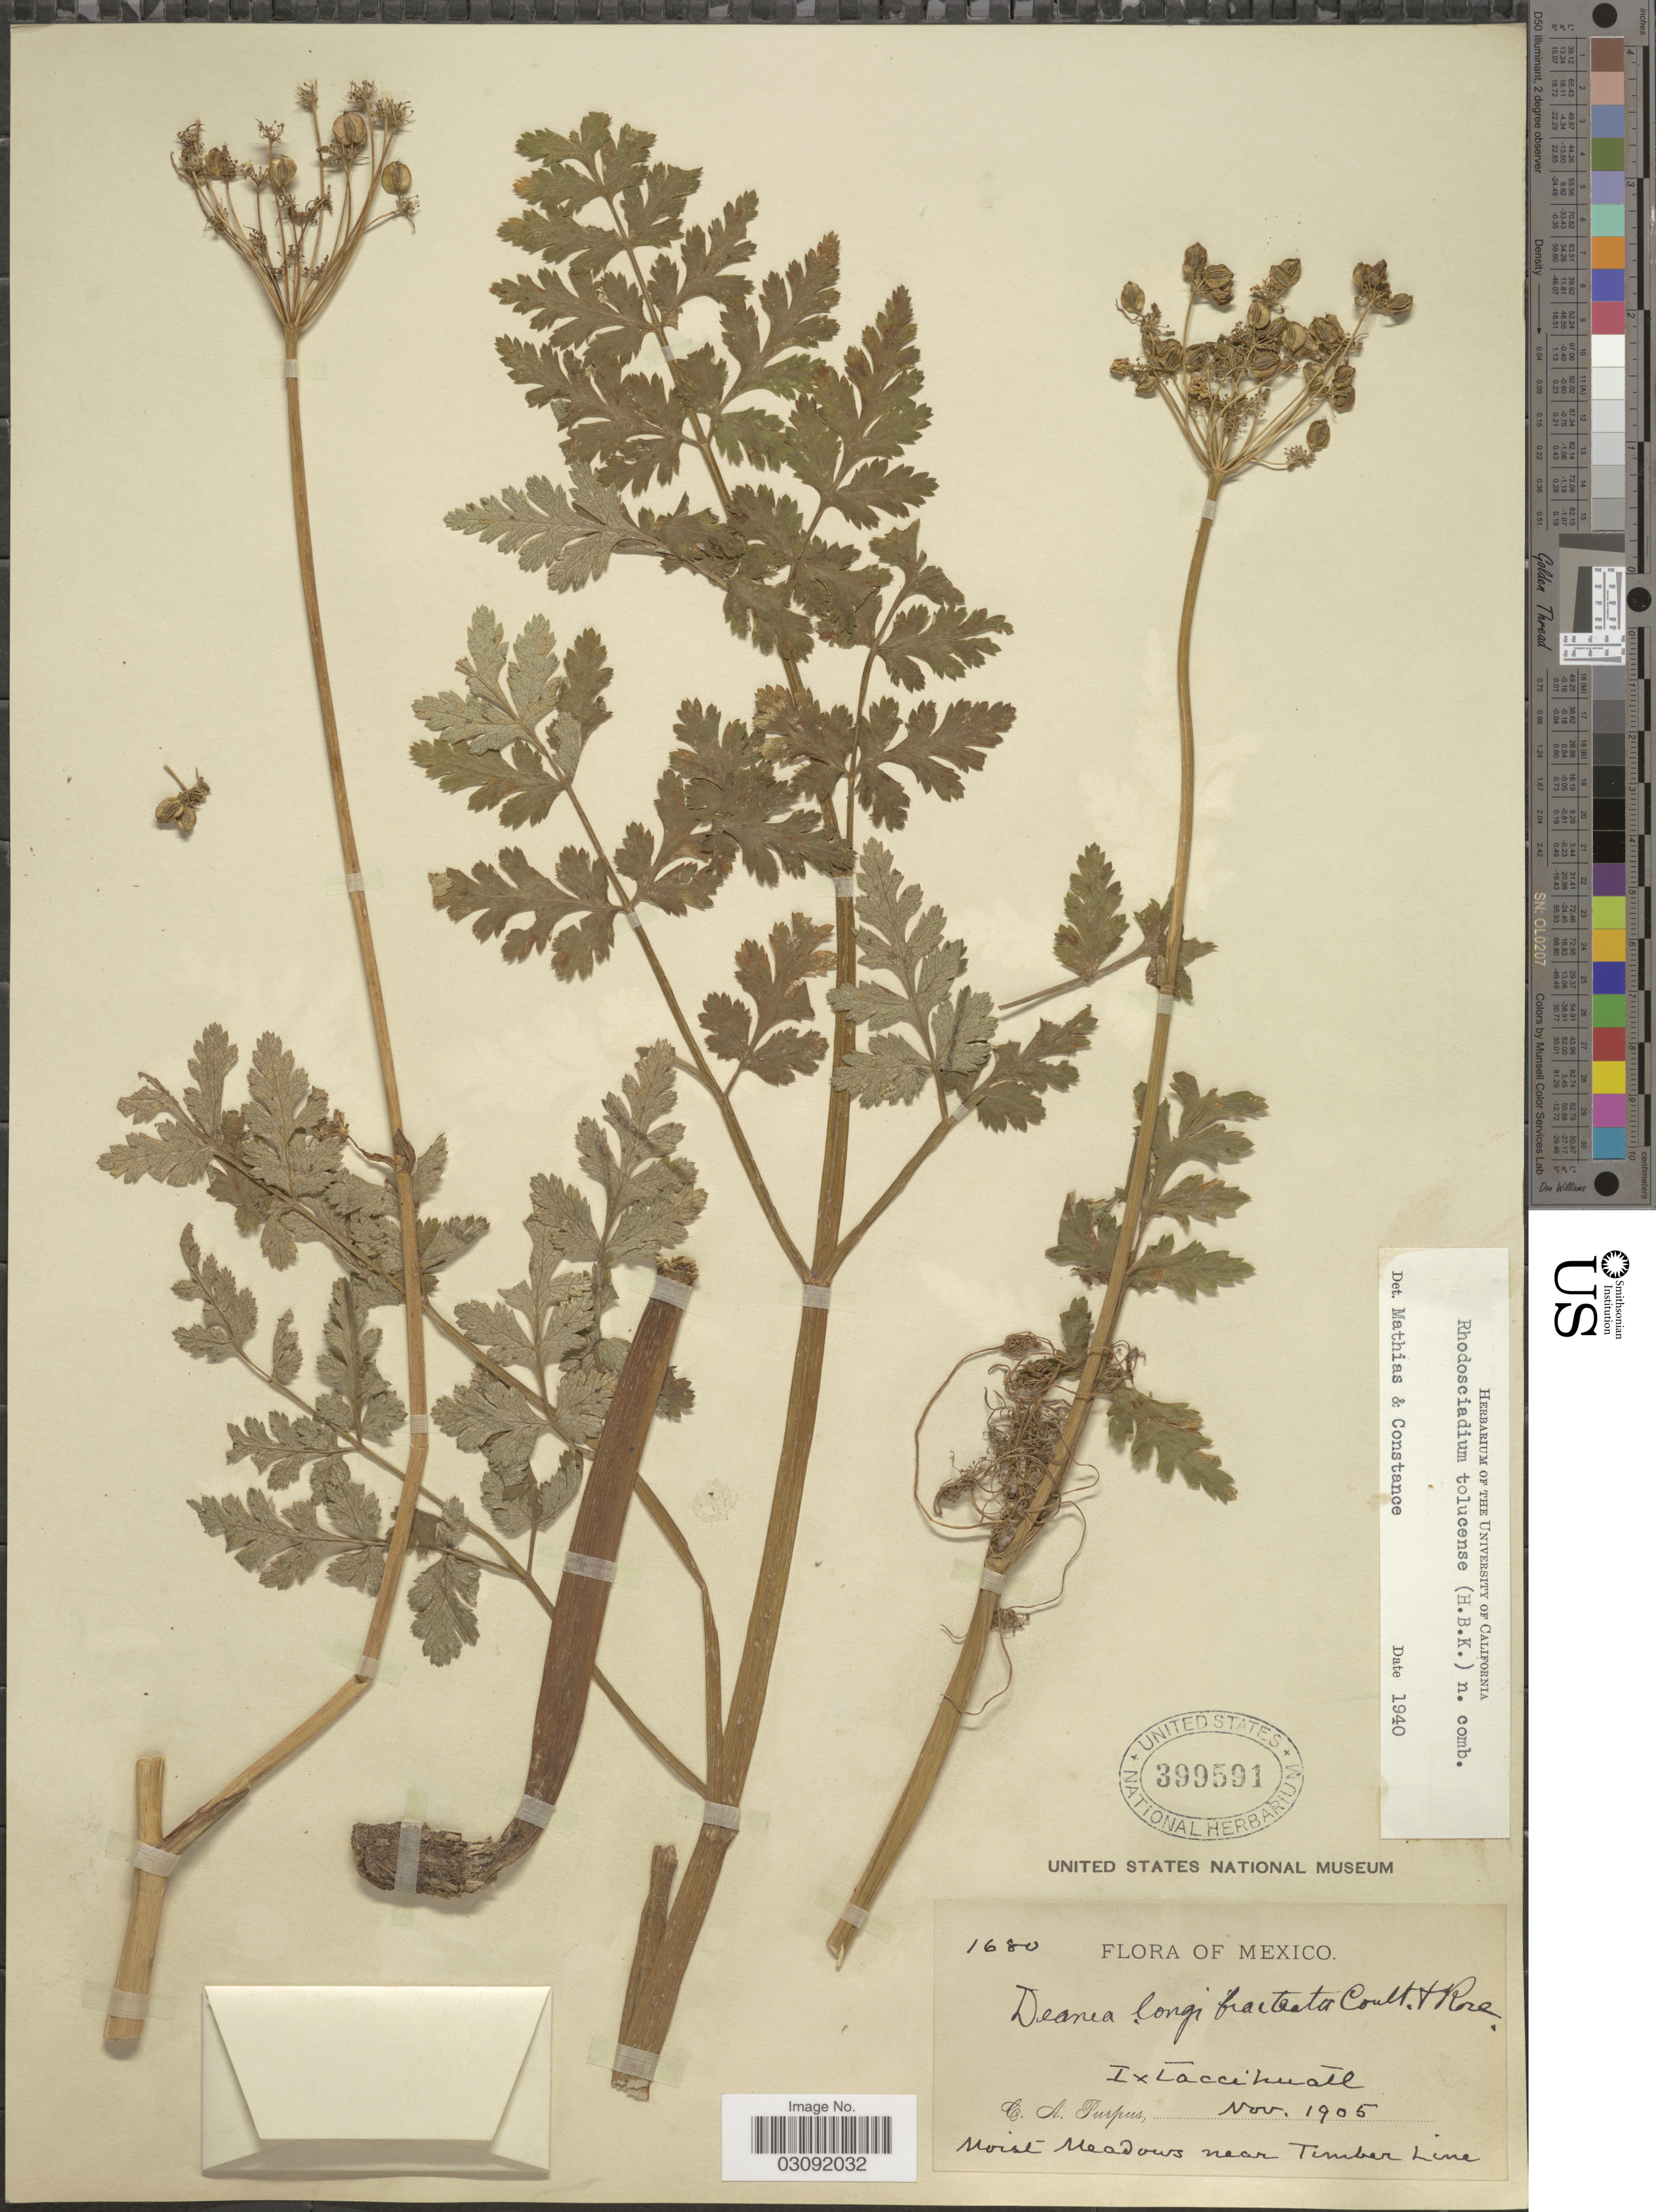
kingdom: Plantae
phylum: Tracheophyta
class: Magnoliopsida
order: Apiales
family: Apiaceae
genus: Rhodosciadium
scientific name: Rhodosciadium tolucense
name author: (Kunth) Mathias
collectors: C. A. Purpus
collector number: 1680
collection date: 1905-11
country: Mexico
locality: Ixtaccihuatl. Moist meadows near Timber Line.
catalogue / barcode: US 399591